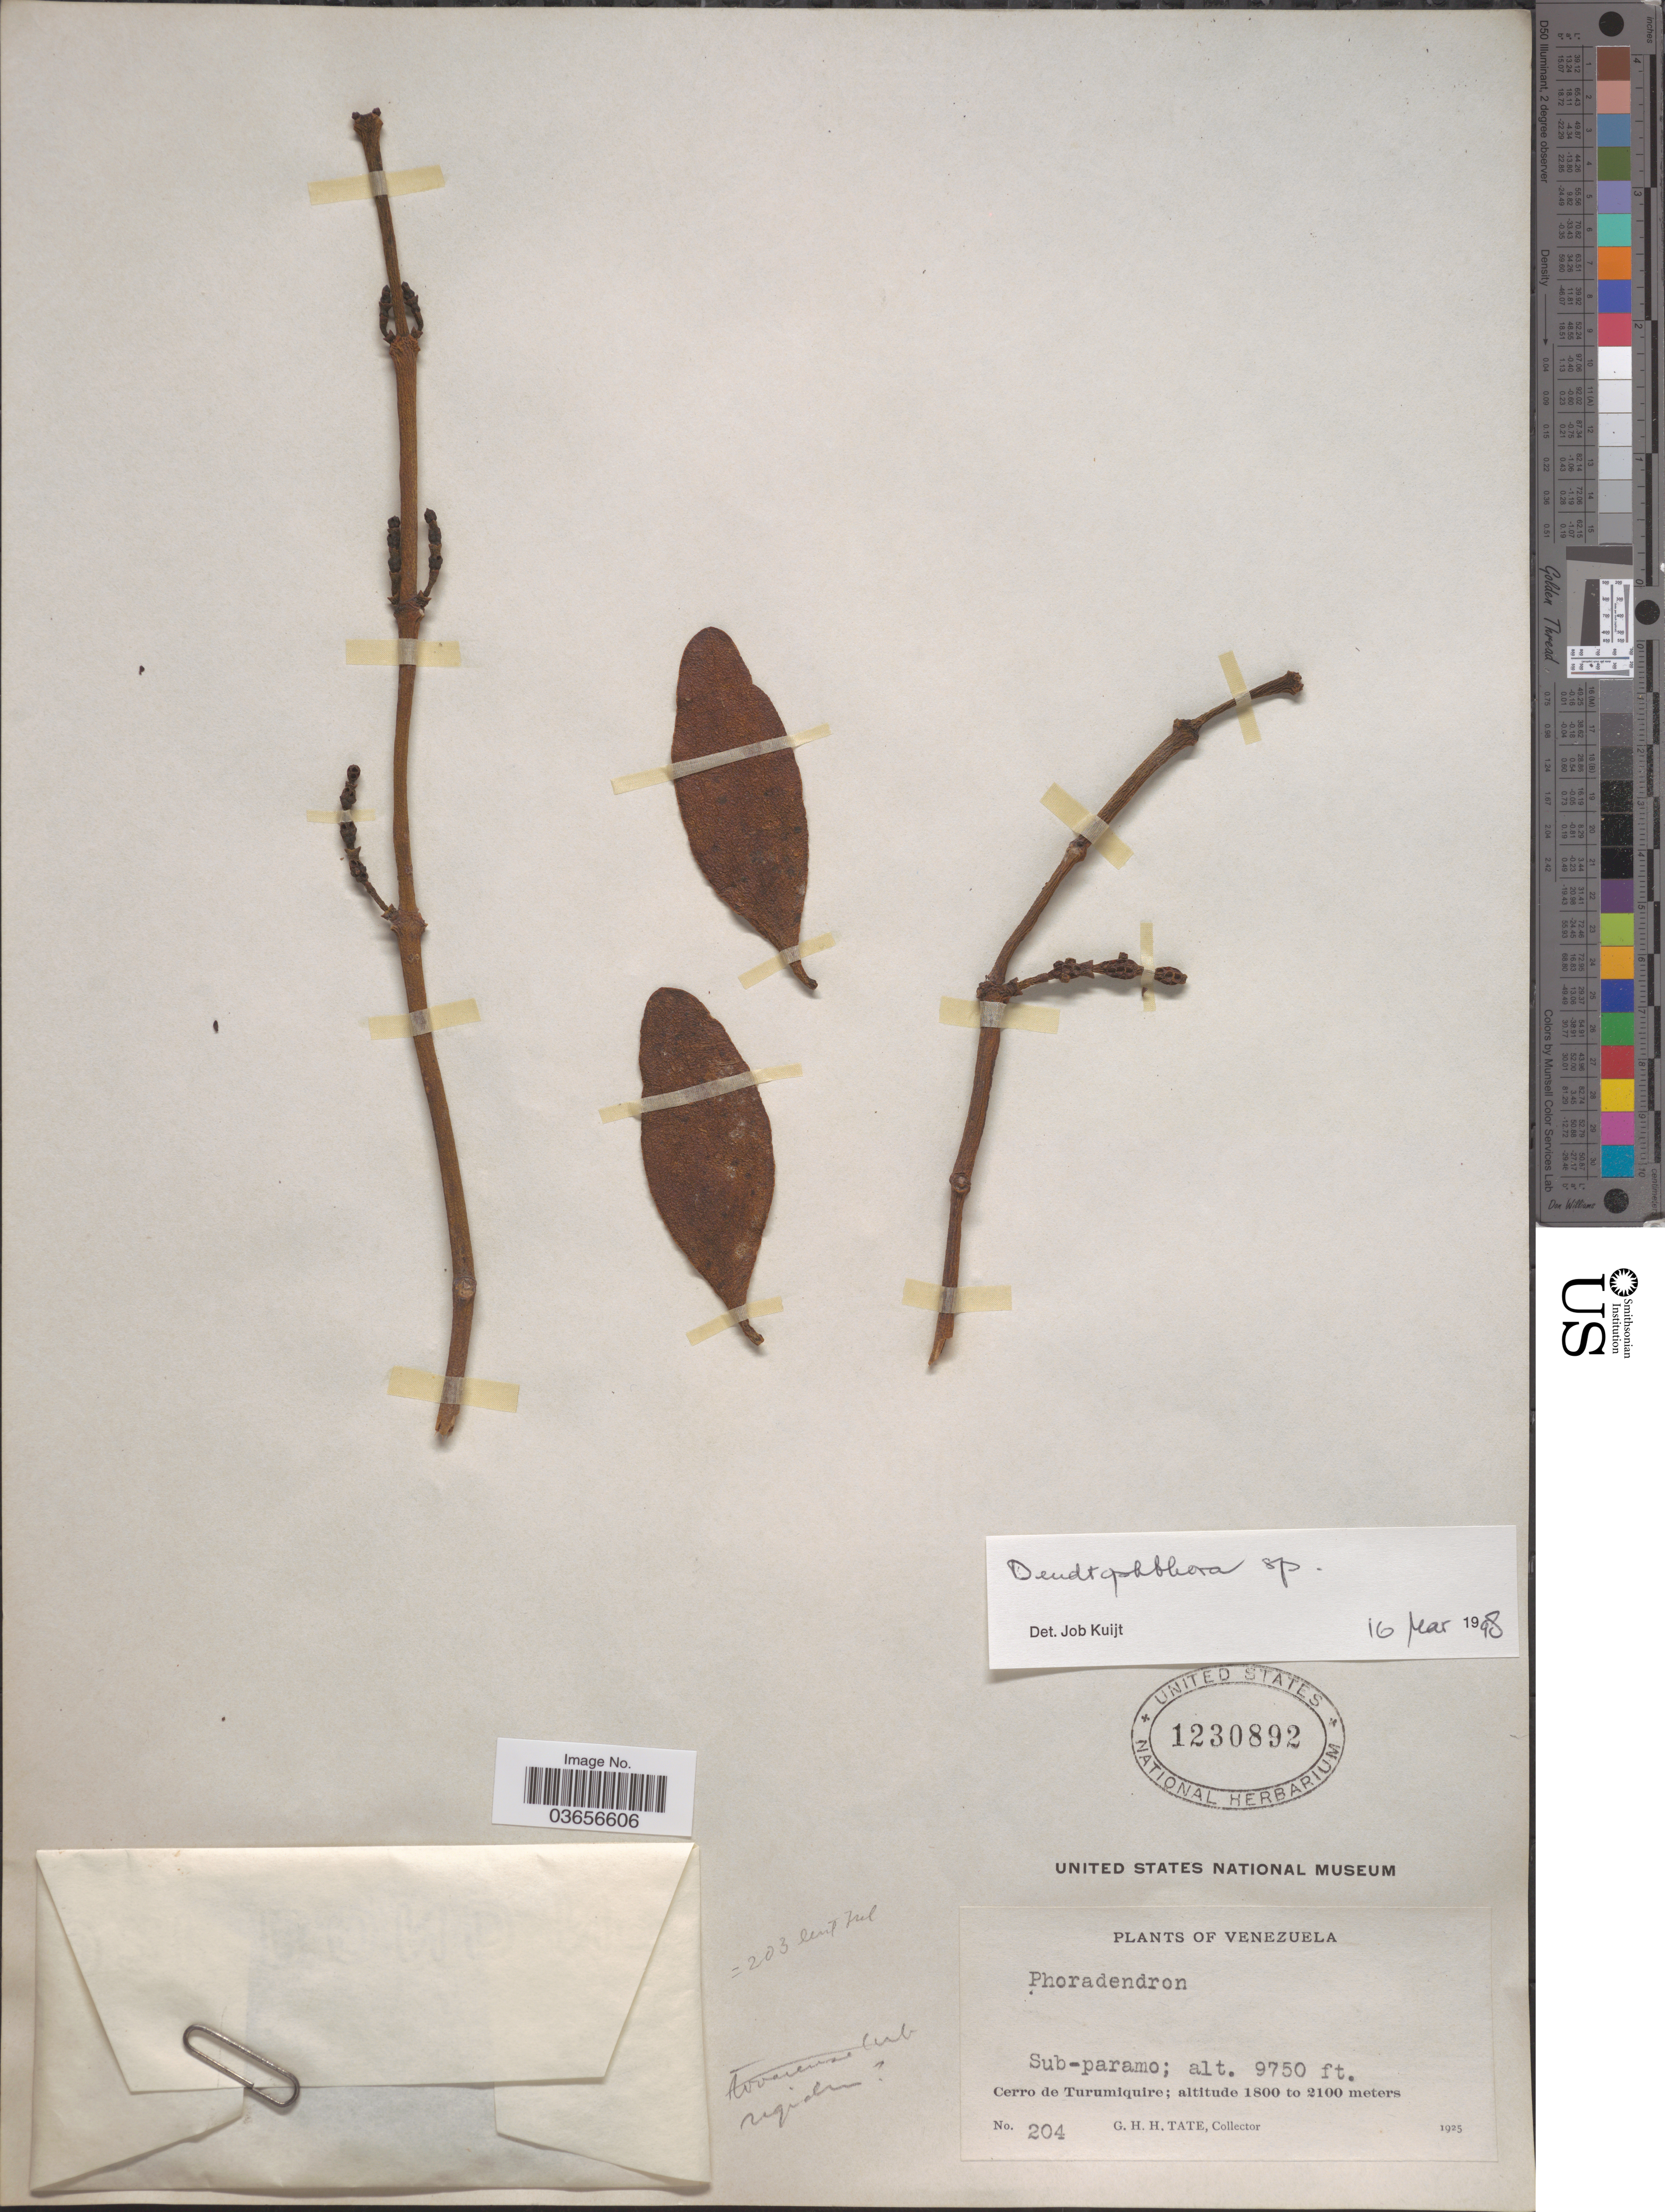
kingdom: Plantae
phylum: Tracheophyta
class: Magnoliopsida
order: Santalales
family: Viscaceae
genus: Dendrophthora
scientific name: Dendrophthora sp.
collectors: G. H. H.Tate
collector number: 204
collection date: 1925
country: Venezuela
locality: Cerro de Turumiquire.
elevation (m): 2972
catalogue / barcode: US 1230892